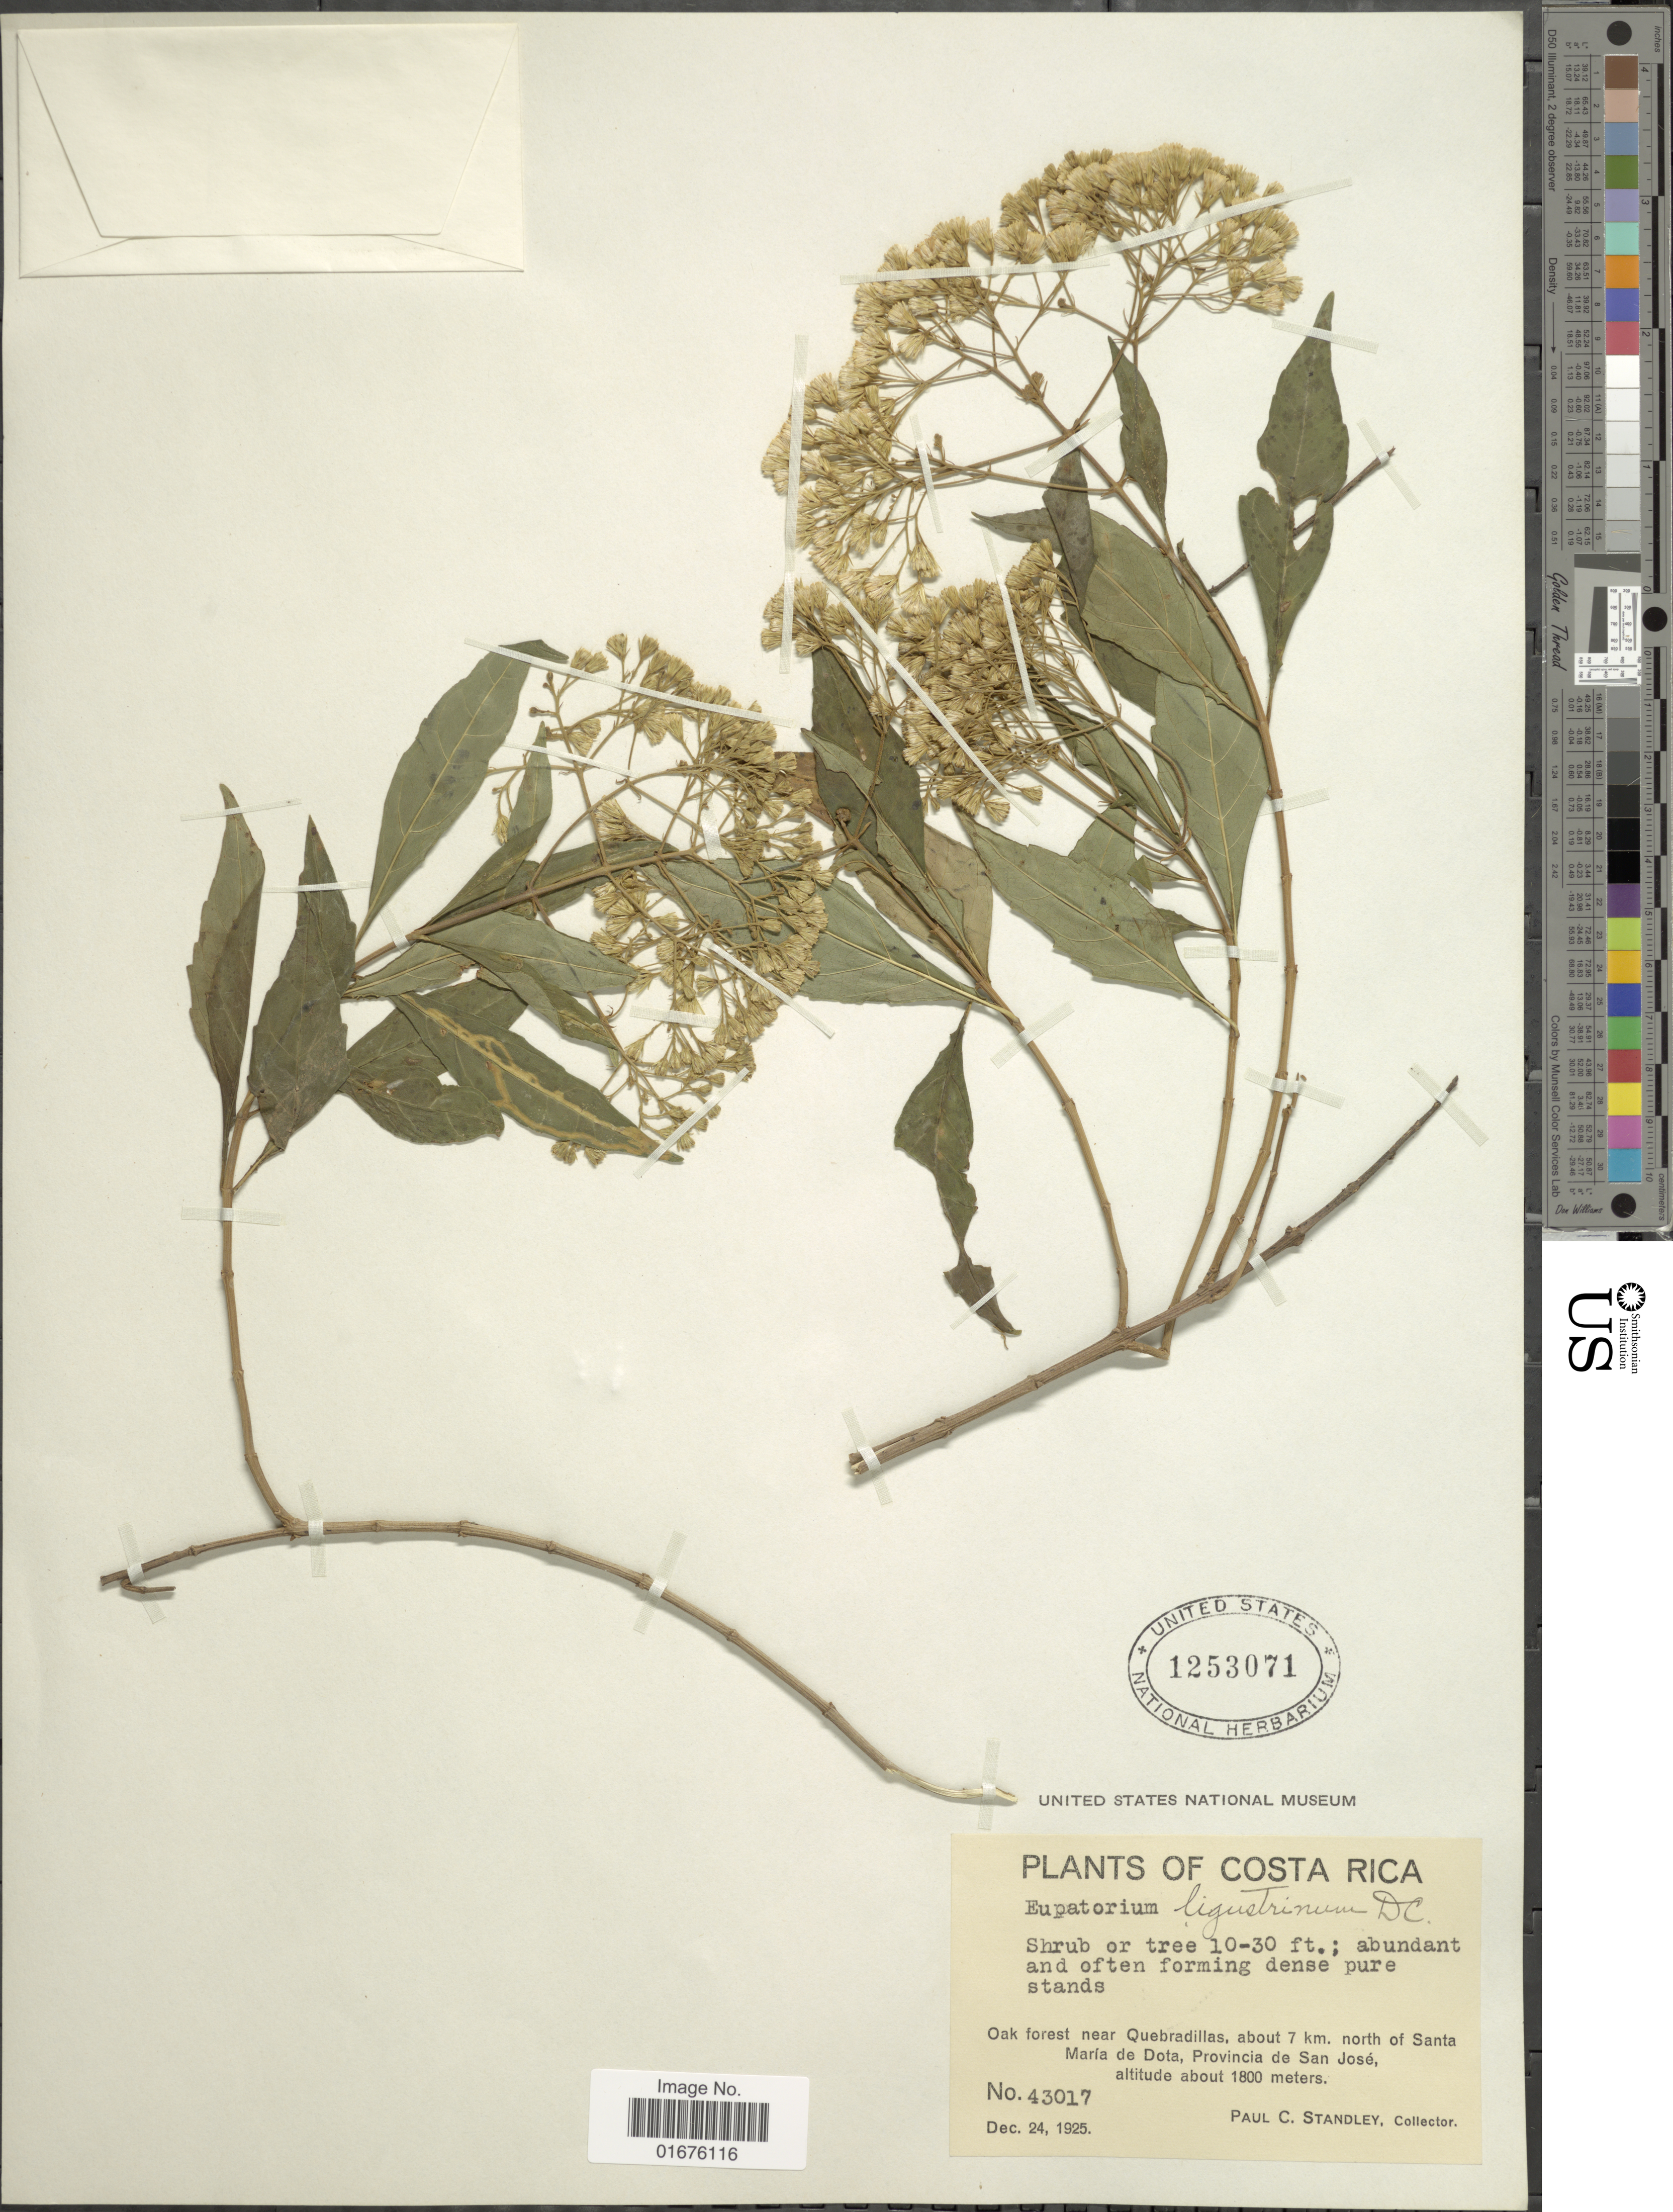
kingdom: Plantae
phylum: Tracheophyta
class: Magnoliopsida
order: Asterales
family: Asteraceae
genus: Ageratina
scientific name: Ageratina ligustrina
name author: (DC.) R.M. King & H. Rob.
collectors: P. C. Standley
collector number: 43017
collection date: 1925-12-24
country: Costa Rica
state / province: San José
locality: Oak fforest near Quebradillas, about 7 km. north of Santa María de Dota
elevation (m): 1800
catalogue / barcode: US 1253071